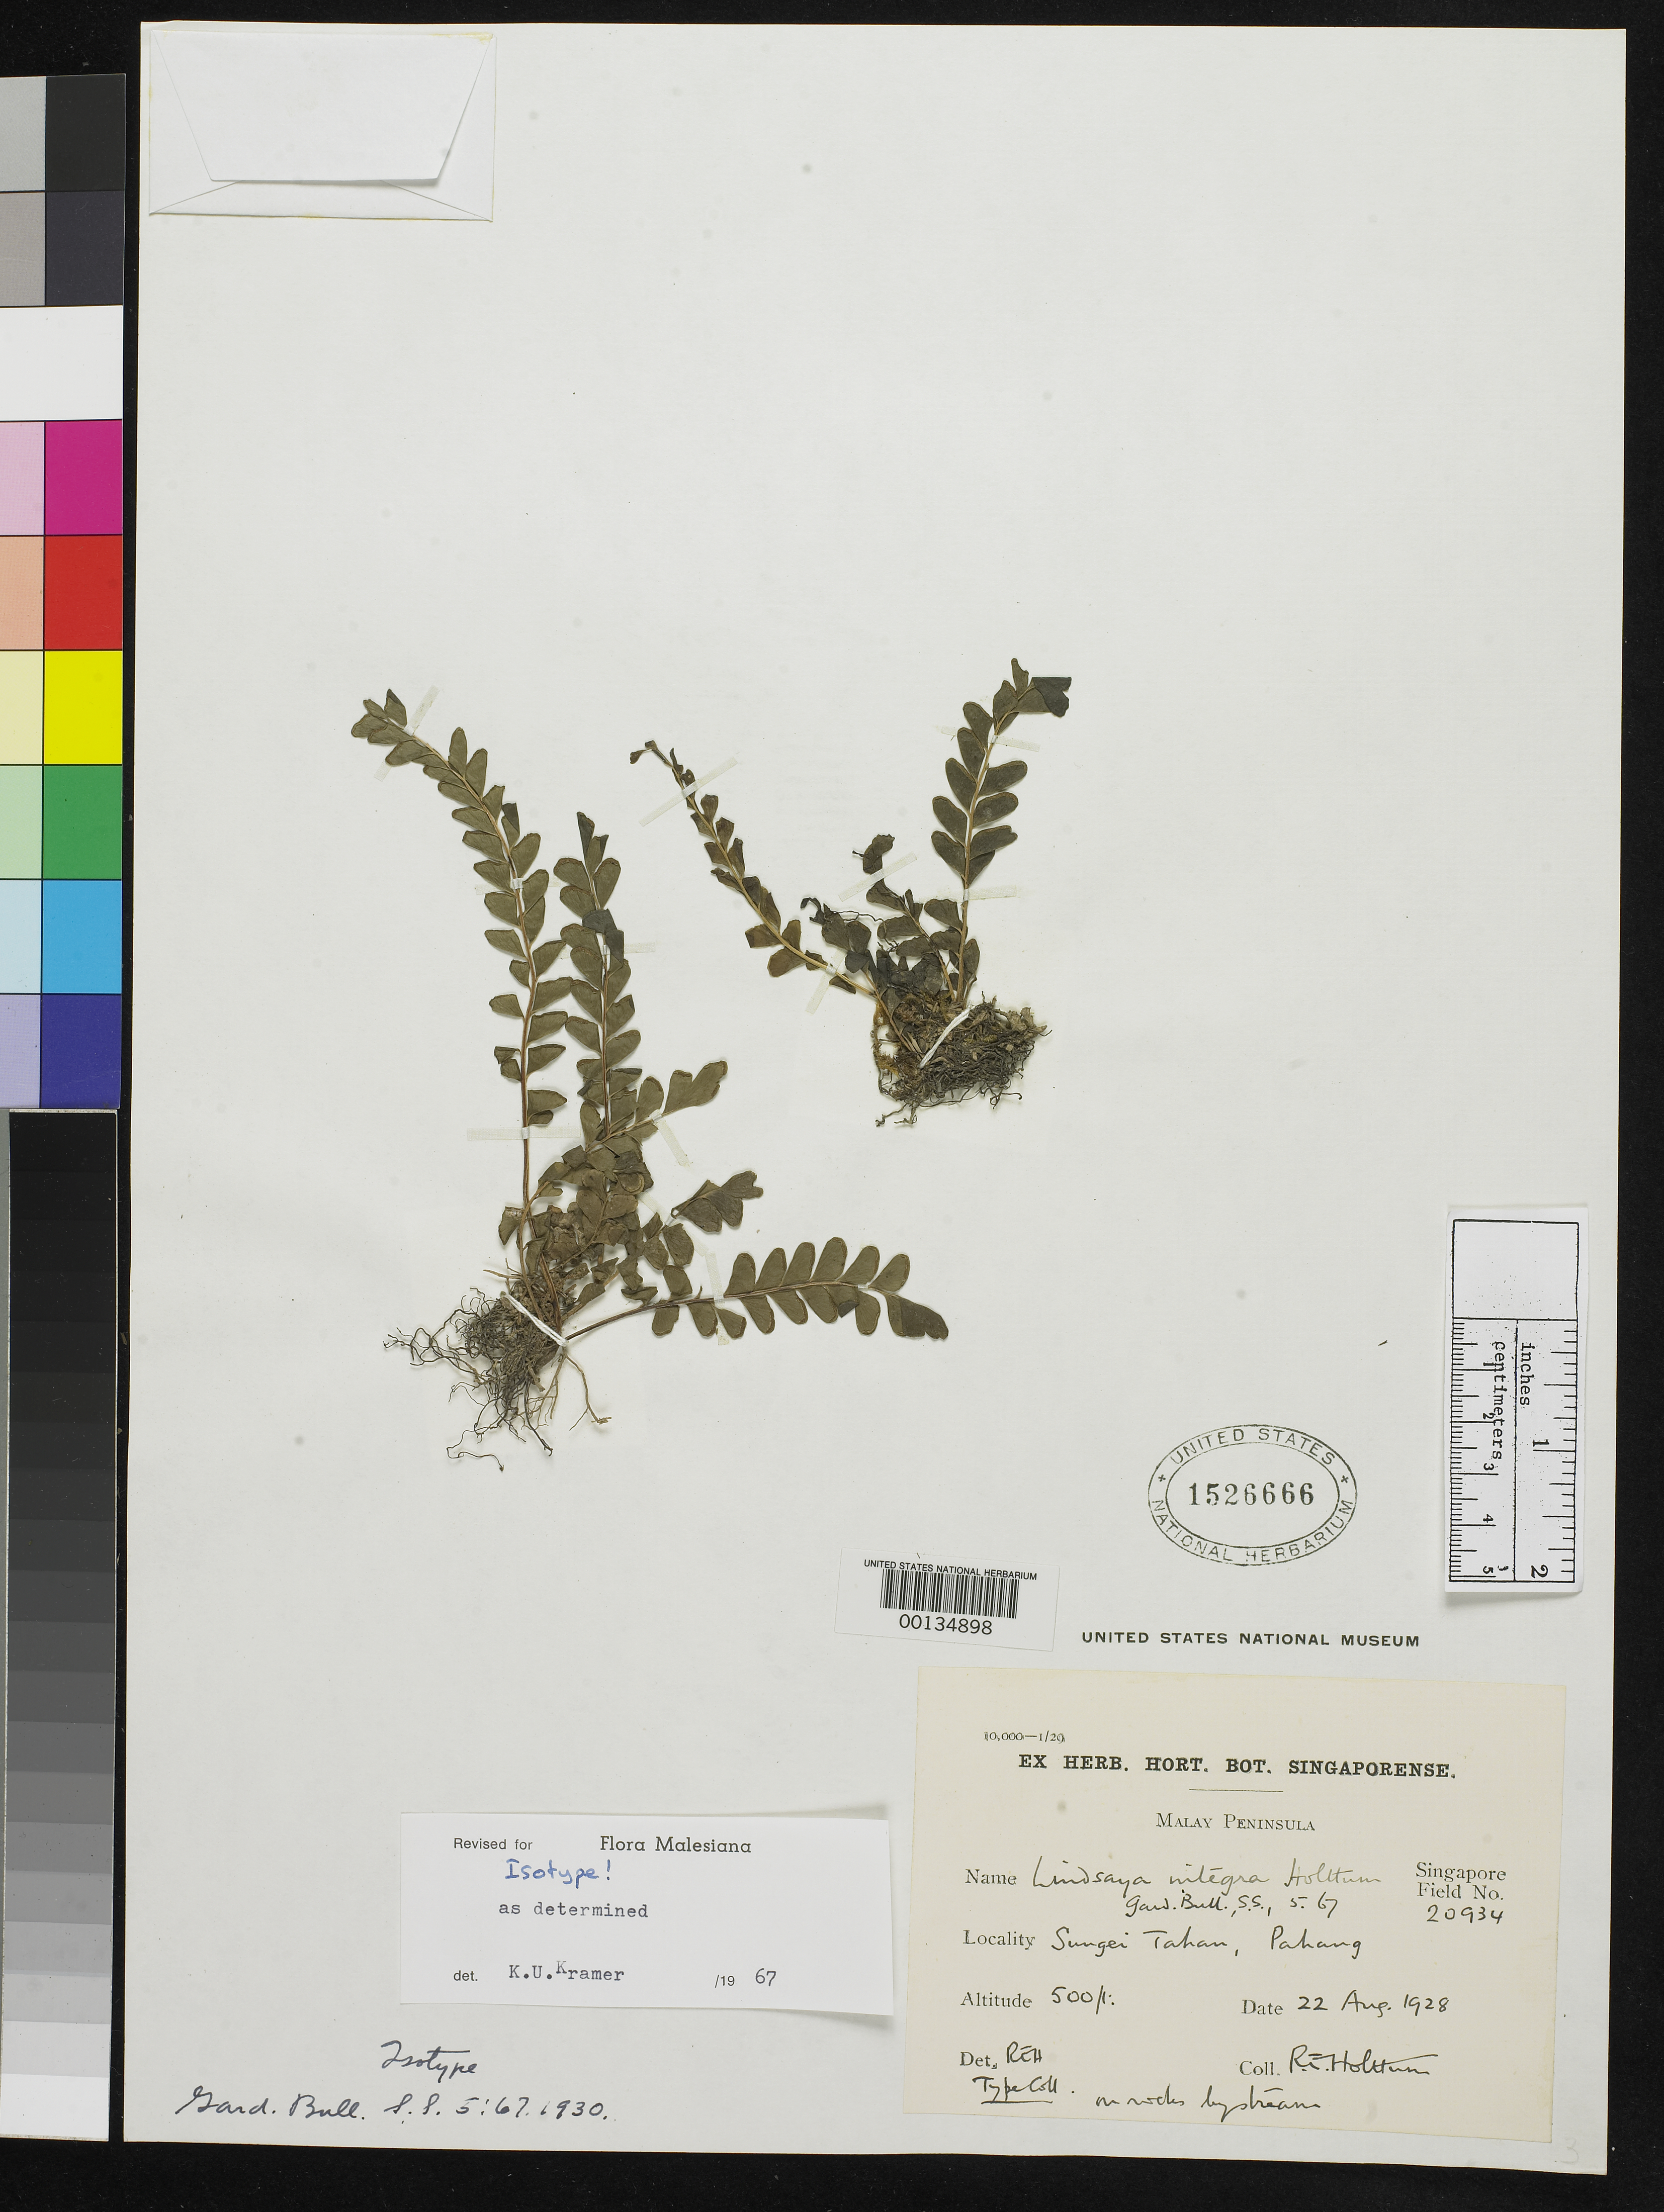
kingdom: Plantae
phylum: Tracheophyta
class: Polypodiopsida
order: Polypodiales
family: Lindsaeaceae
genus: Lindsaea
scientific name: Lindsaea integra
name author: Holttum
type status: Type Collection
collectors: R. E. Holttum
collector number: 20934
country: Malaysia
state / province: Pahang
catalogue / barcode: US 1526666